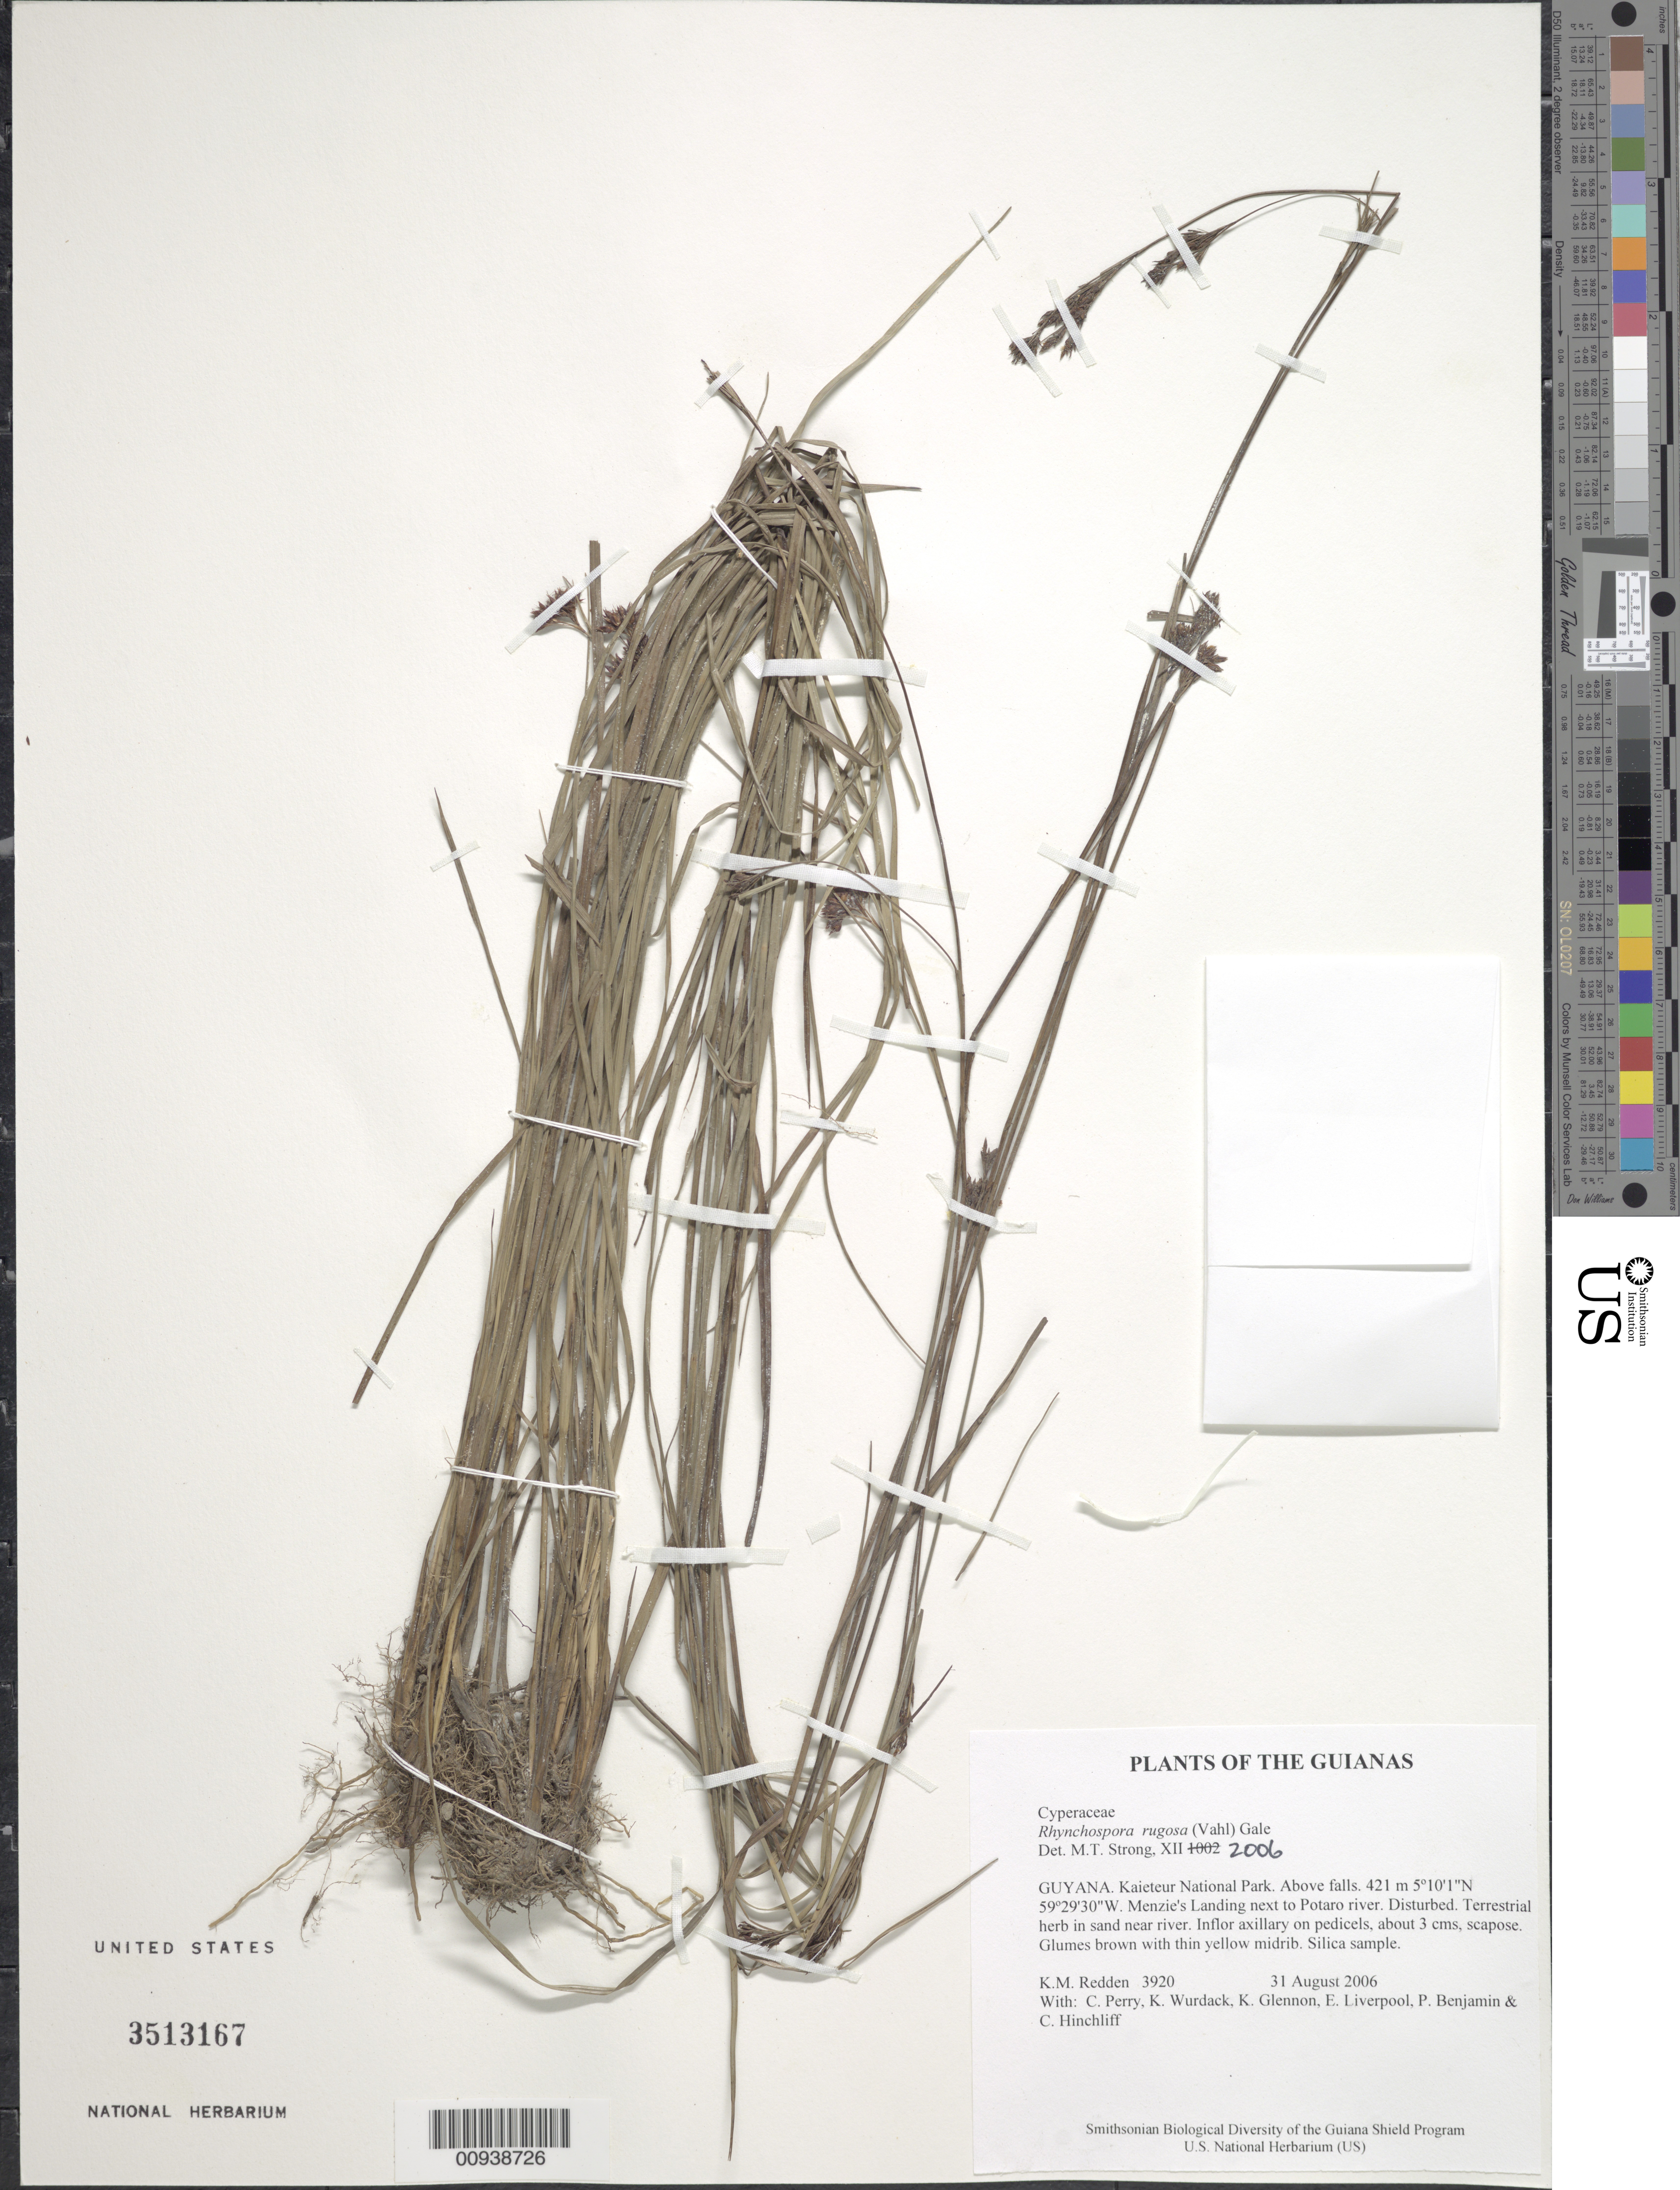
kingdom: Plantae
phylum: Tracheophyta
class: Liliopsida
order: Poales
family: Cyperaceae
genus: Rhynchospora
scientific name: Rhynchospora rugosa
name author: (Vahl) Gale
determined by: Strong, M. T., (US), Smithsonian Institution - National Museum of Natural History (UNITED STATES)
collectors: K. M. Redden, C. Perry, K. Wurdack, K. Glennon, E. Liverpool, P. Benjamin & C. E. Hinchliff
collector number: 3920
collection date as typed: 31 August 2006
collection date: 2006-08-31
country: Guyana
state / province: Potaro-Siparuni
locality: Kaieteur National Park. Above falls. Menzie's Landing next to Potaro river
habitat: Disturbed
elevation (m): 421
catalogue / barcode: US 3513167